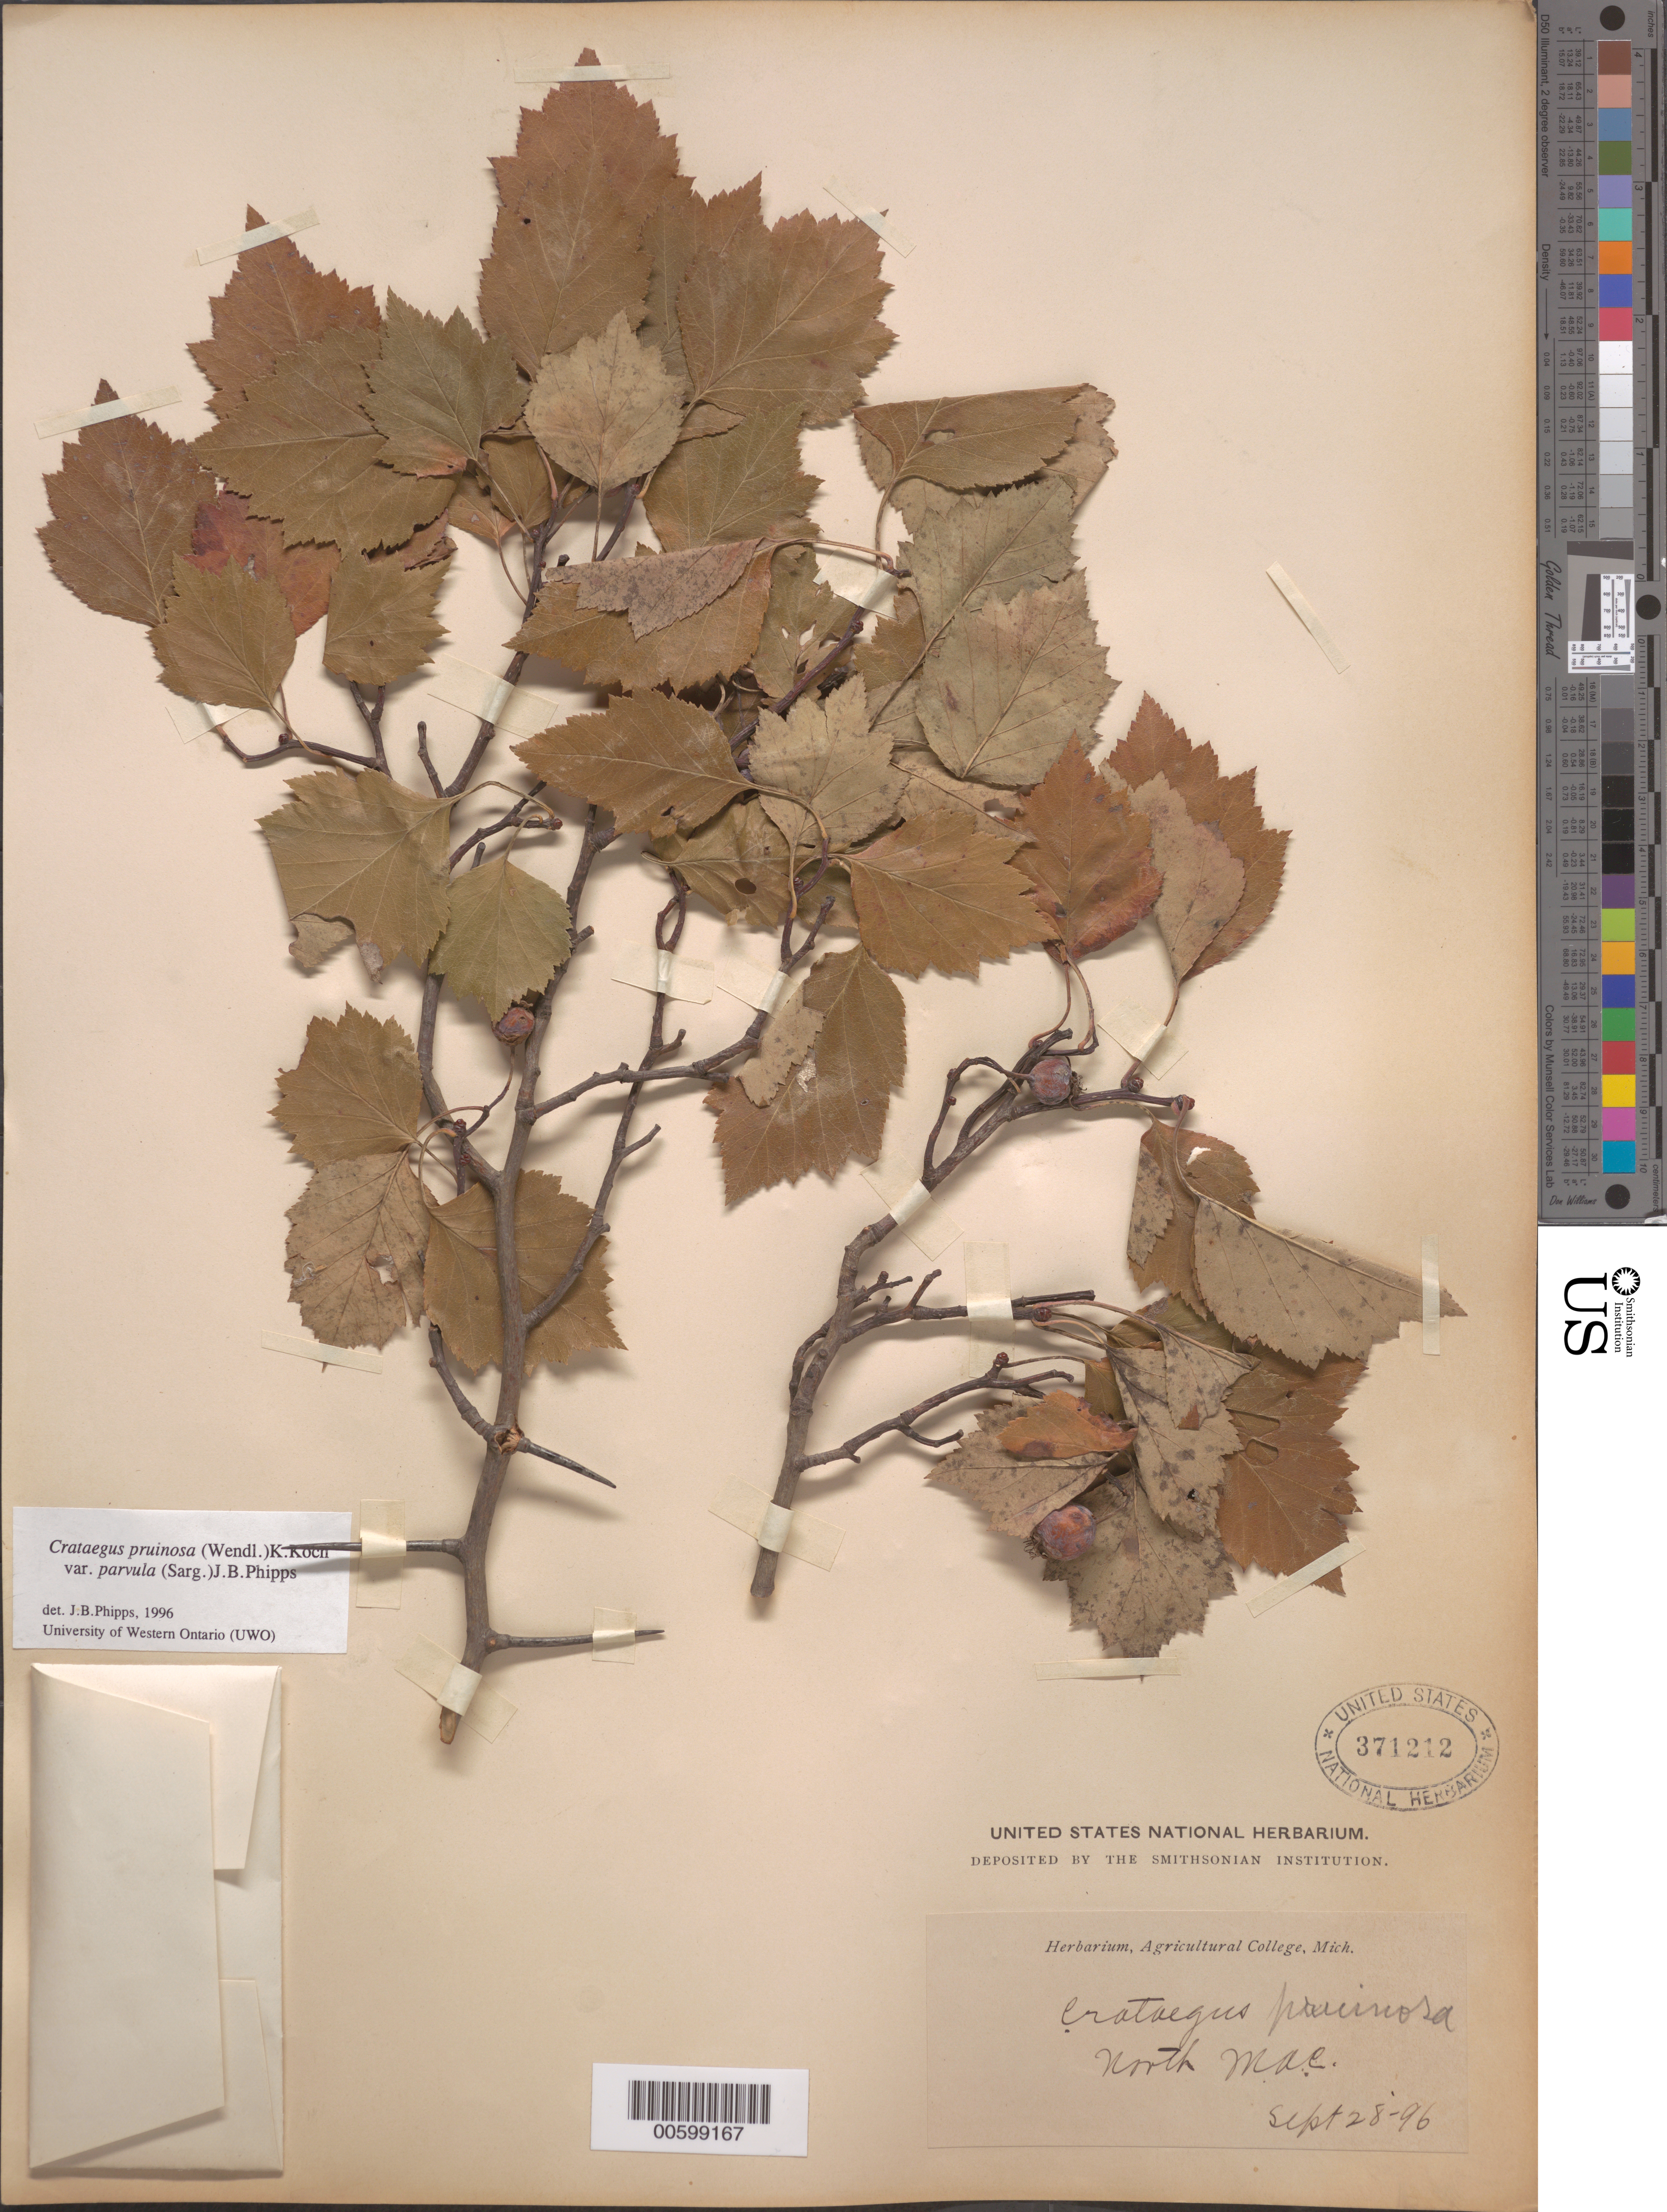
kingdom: Plantae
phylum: Tracheophyta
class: Magnoliopsida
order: Rosales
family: Rosaceae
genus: Crataegus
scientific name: Crataegus pruinosa var. cognata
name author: (Sarg.) J.B. Phipps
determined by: Phipps, James B., (UWO), University of Western Ontario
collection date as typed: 28 Sep 1896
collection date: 1896-09-28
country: United States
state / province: Michigan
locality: North M.A.C. (Michigan Agricultural College ?)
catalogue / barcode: US 371212